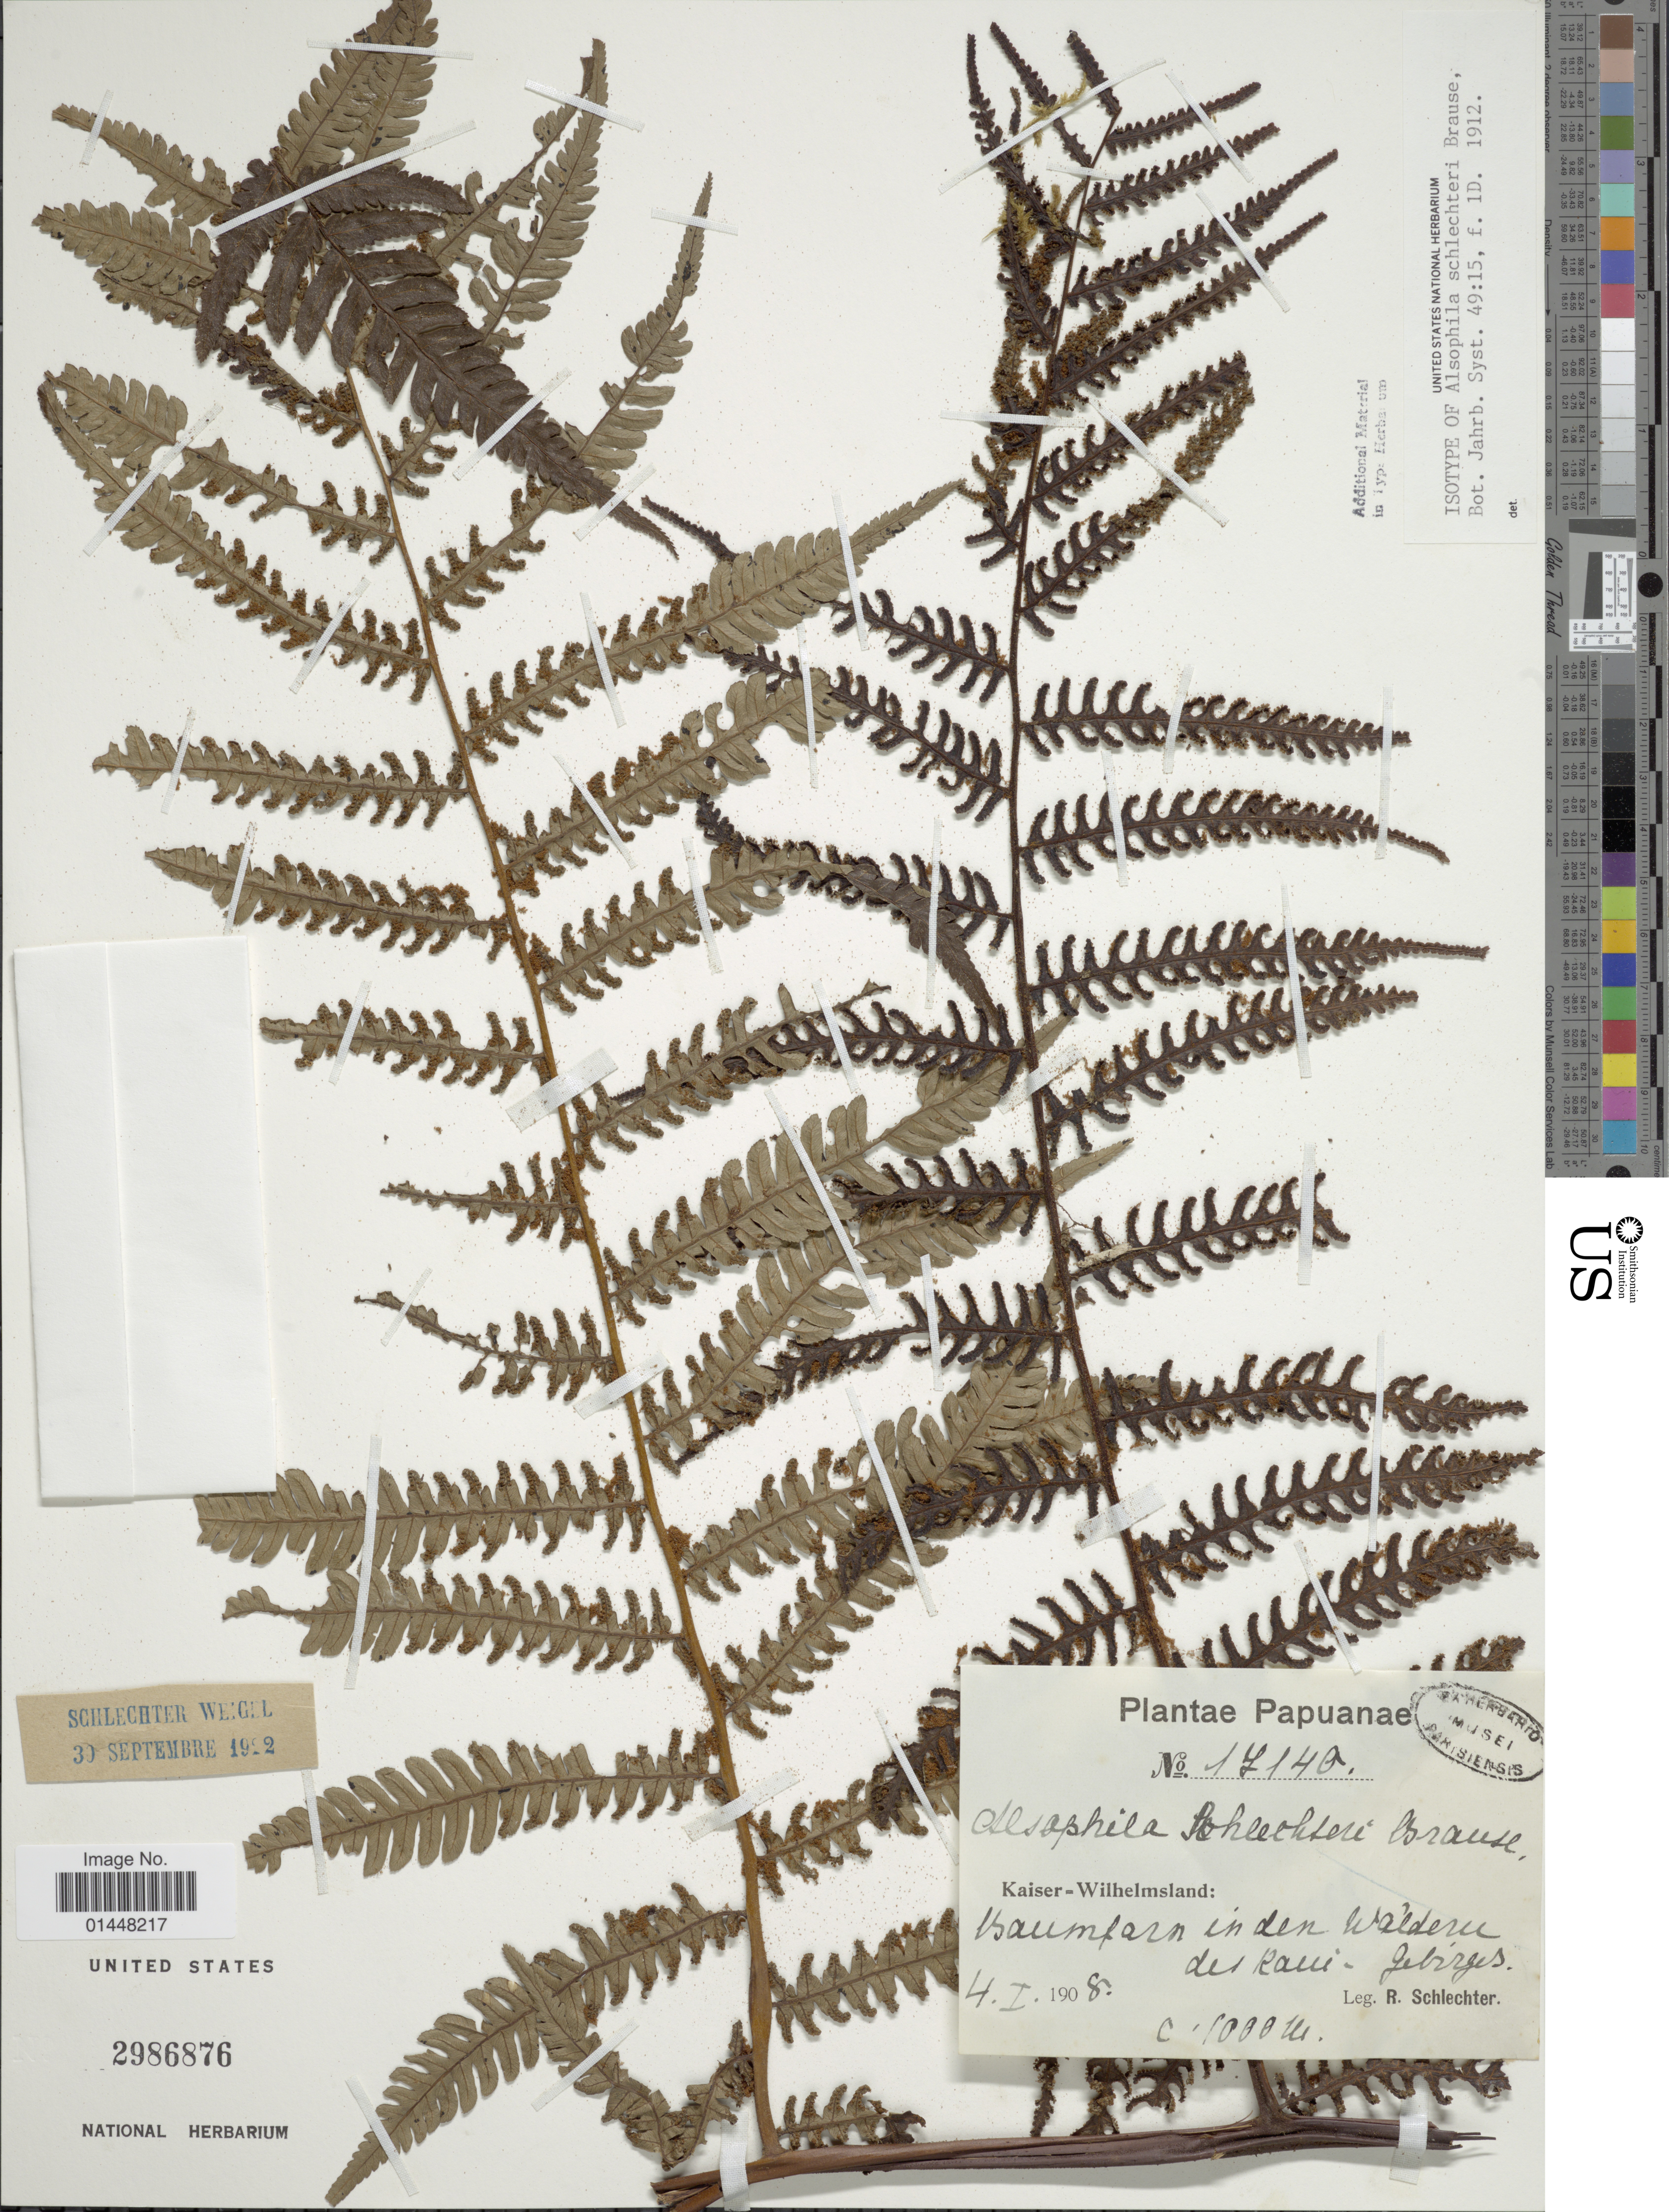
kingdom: Plantae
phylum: Tracheophyta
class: Polypodiopsida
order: Cyatheales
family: Cyatheaceae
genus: Gymnosphaera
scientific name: Gymnosphaera schlechteri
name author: (Brause) Copel.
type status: Isotype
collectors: F. R. R. Schlechter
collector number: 17140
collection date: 1908-01-04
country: Papua New Guinea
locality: Papuanae. Kaiser- Wilhelmsland: Baumfarm in den Walderu des Raui - Gebirges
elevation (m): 1000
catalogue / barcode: US 2986876